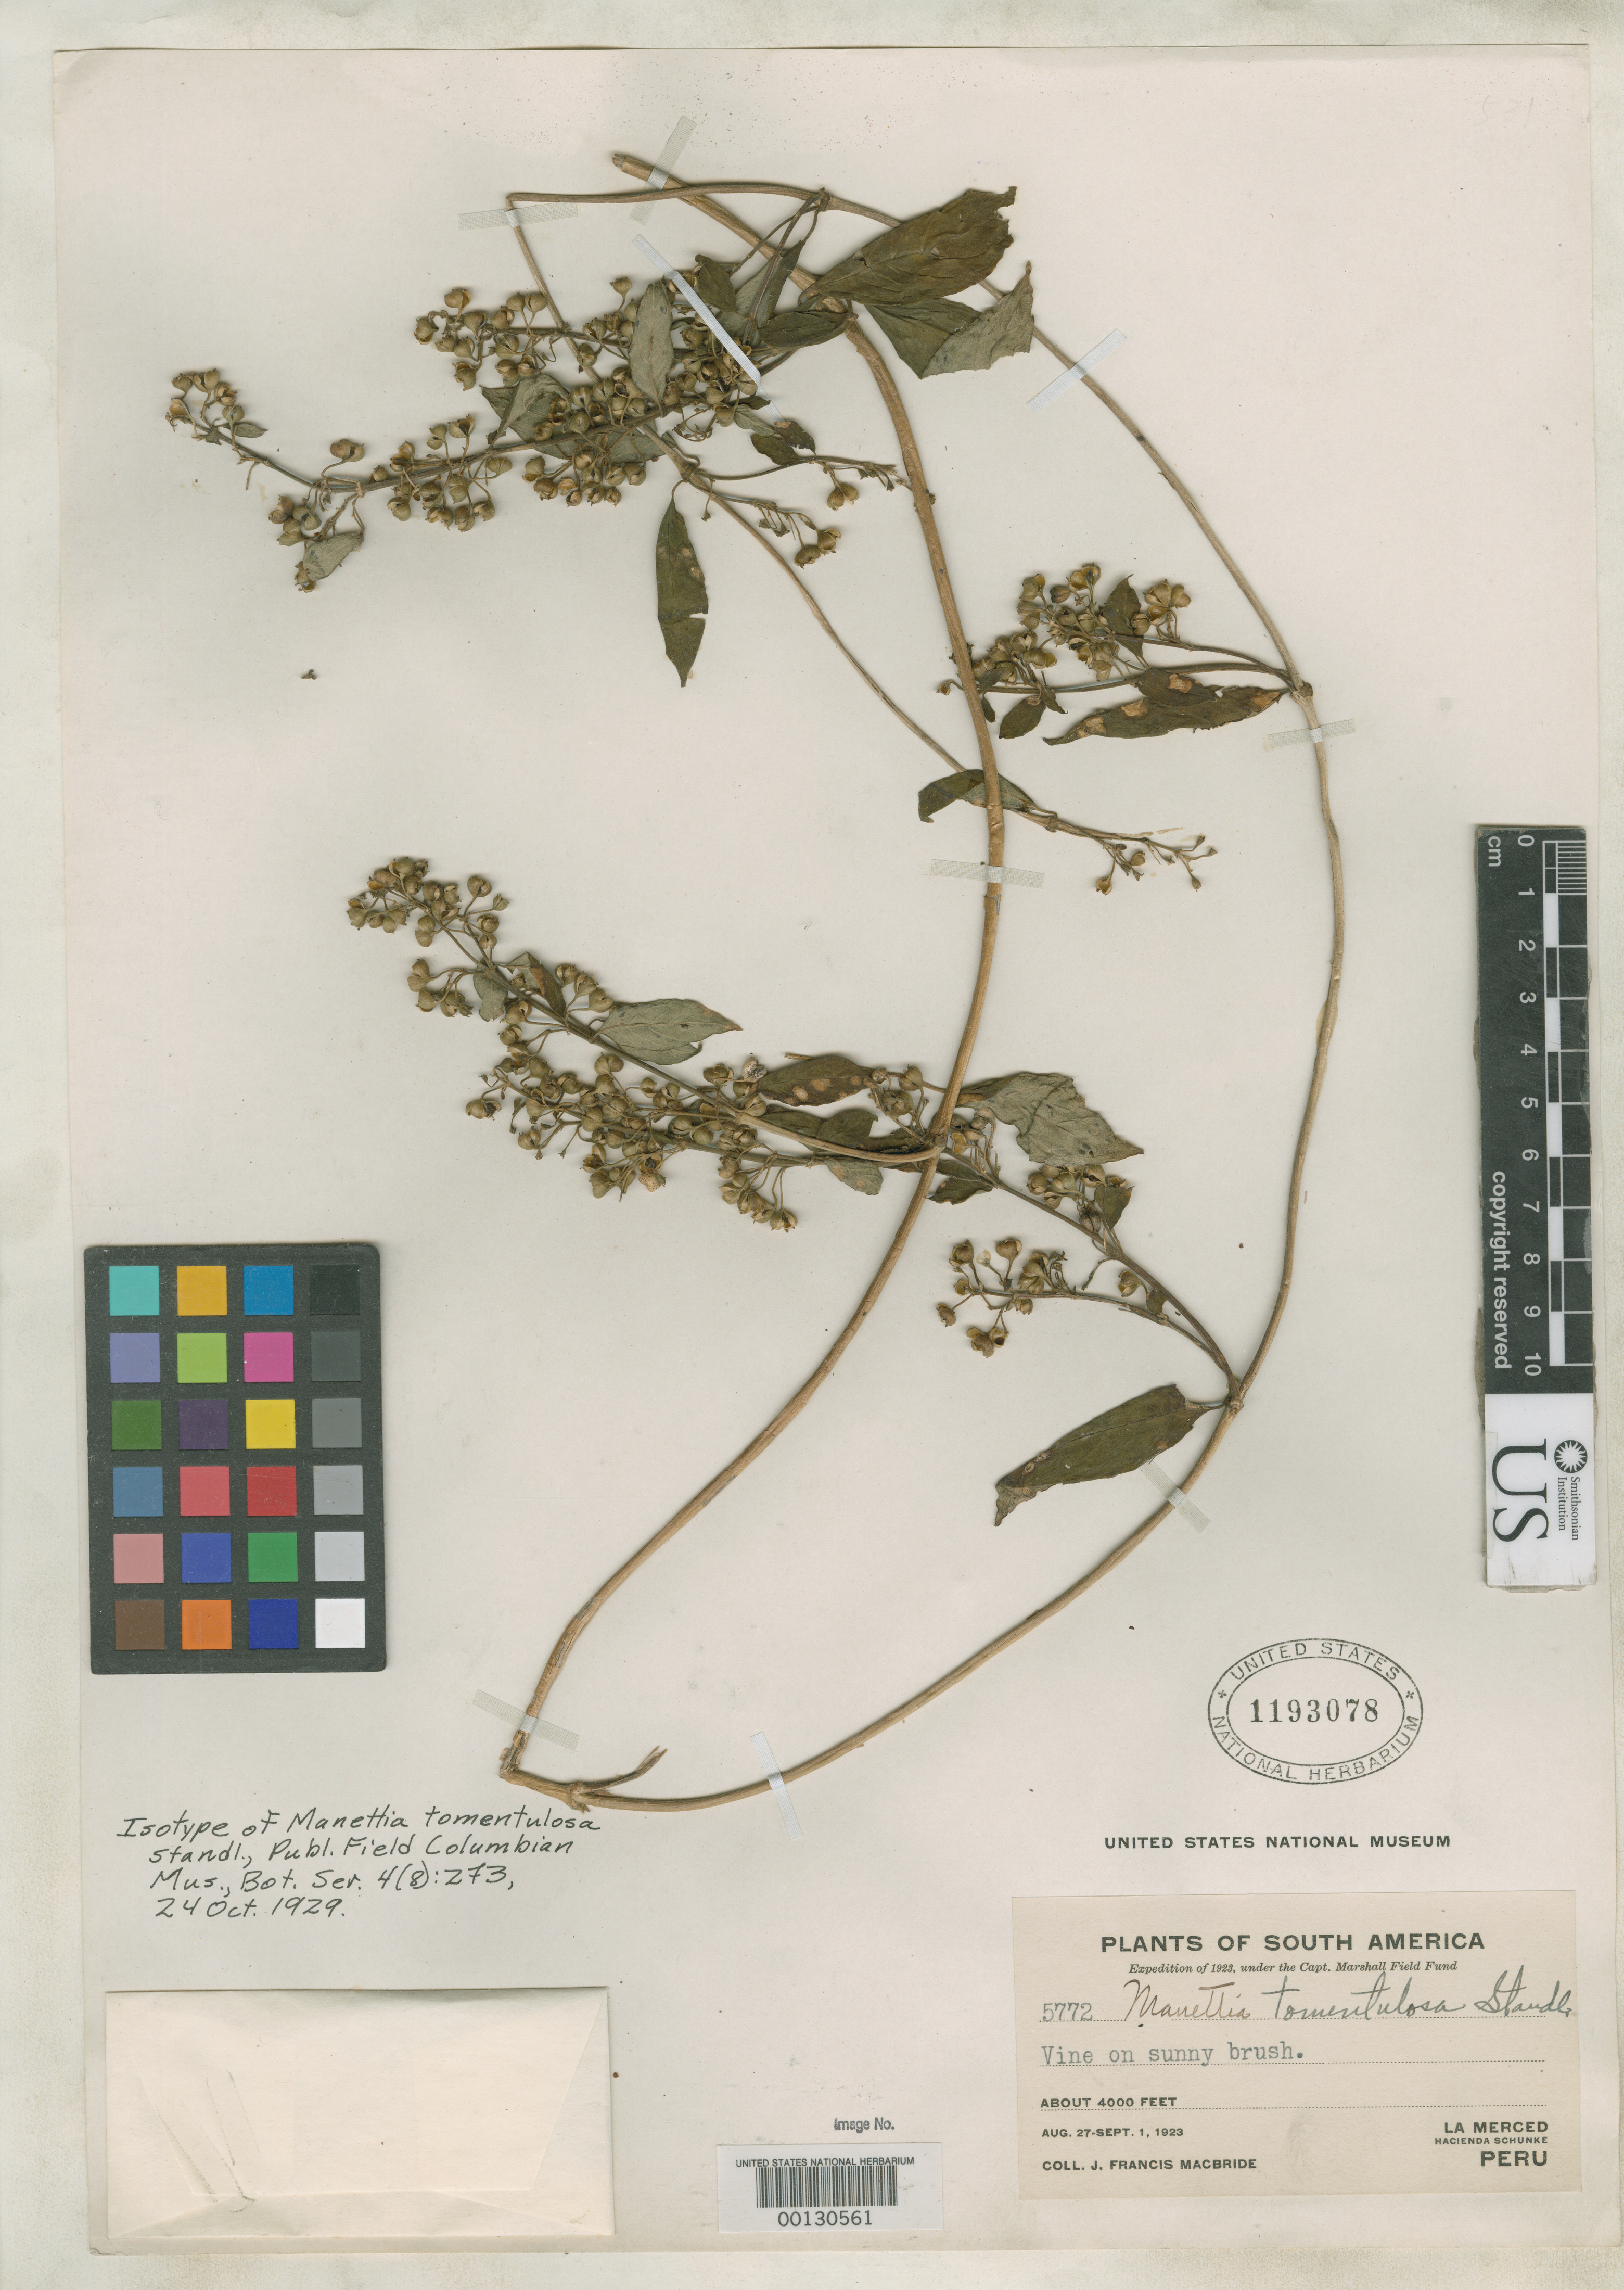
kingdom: Plantae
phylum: Tracheophyta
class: Magnoliopsida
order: Gentianales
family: Rubiaceae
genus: Manettia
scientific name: Manettia tomentulosa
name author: Standl.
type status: Isotype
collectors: J. F. Macbride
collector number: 5772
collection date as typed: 27 Aug 1923 to 01 Aug 1923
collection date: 1923-08-01/1923-08-27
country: Peru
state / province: Junín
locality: La Merced, Hacienda Schunke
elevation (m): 1219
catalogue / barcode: US 1193078